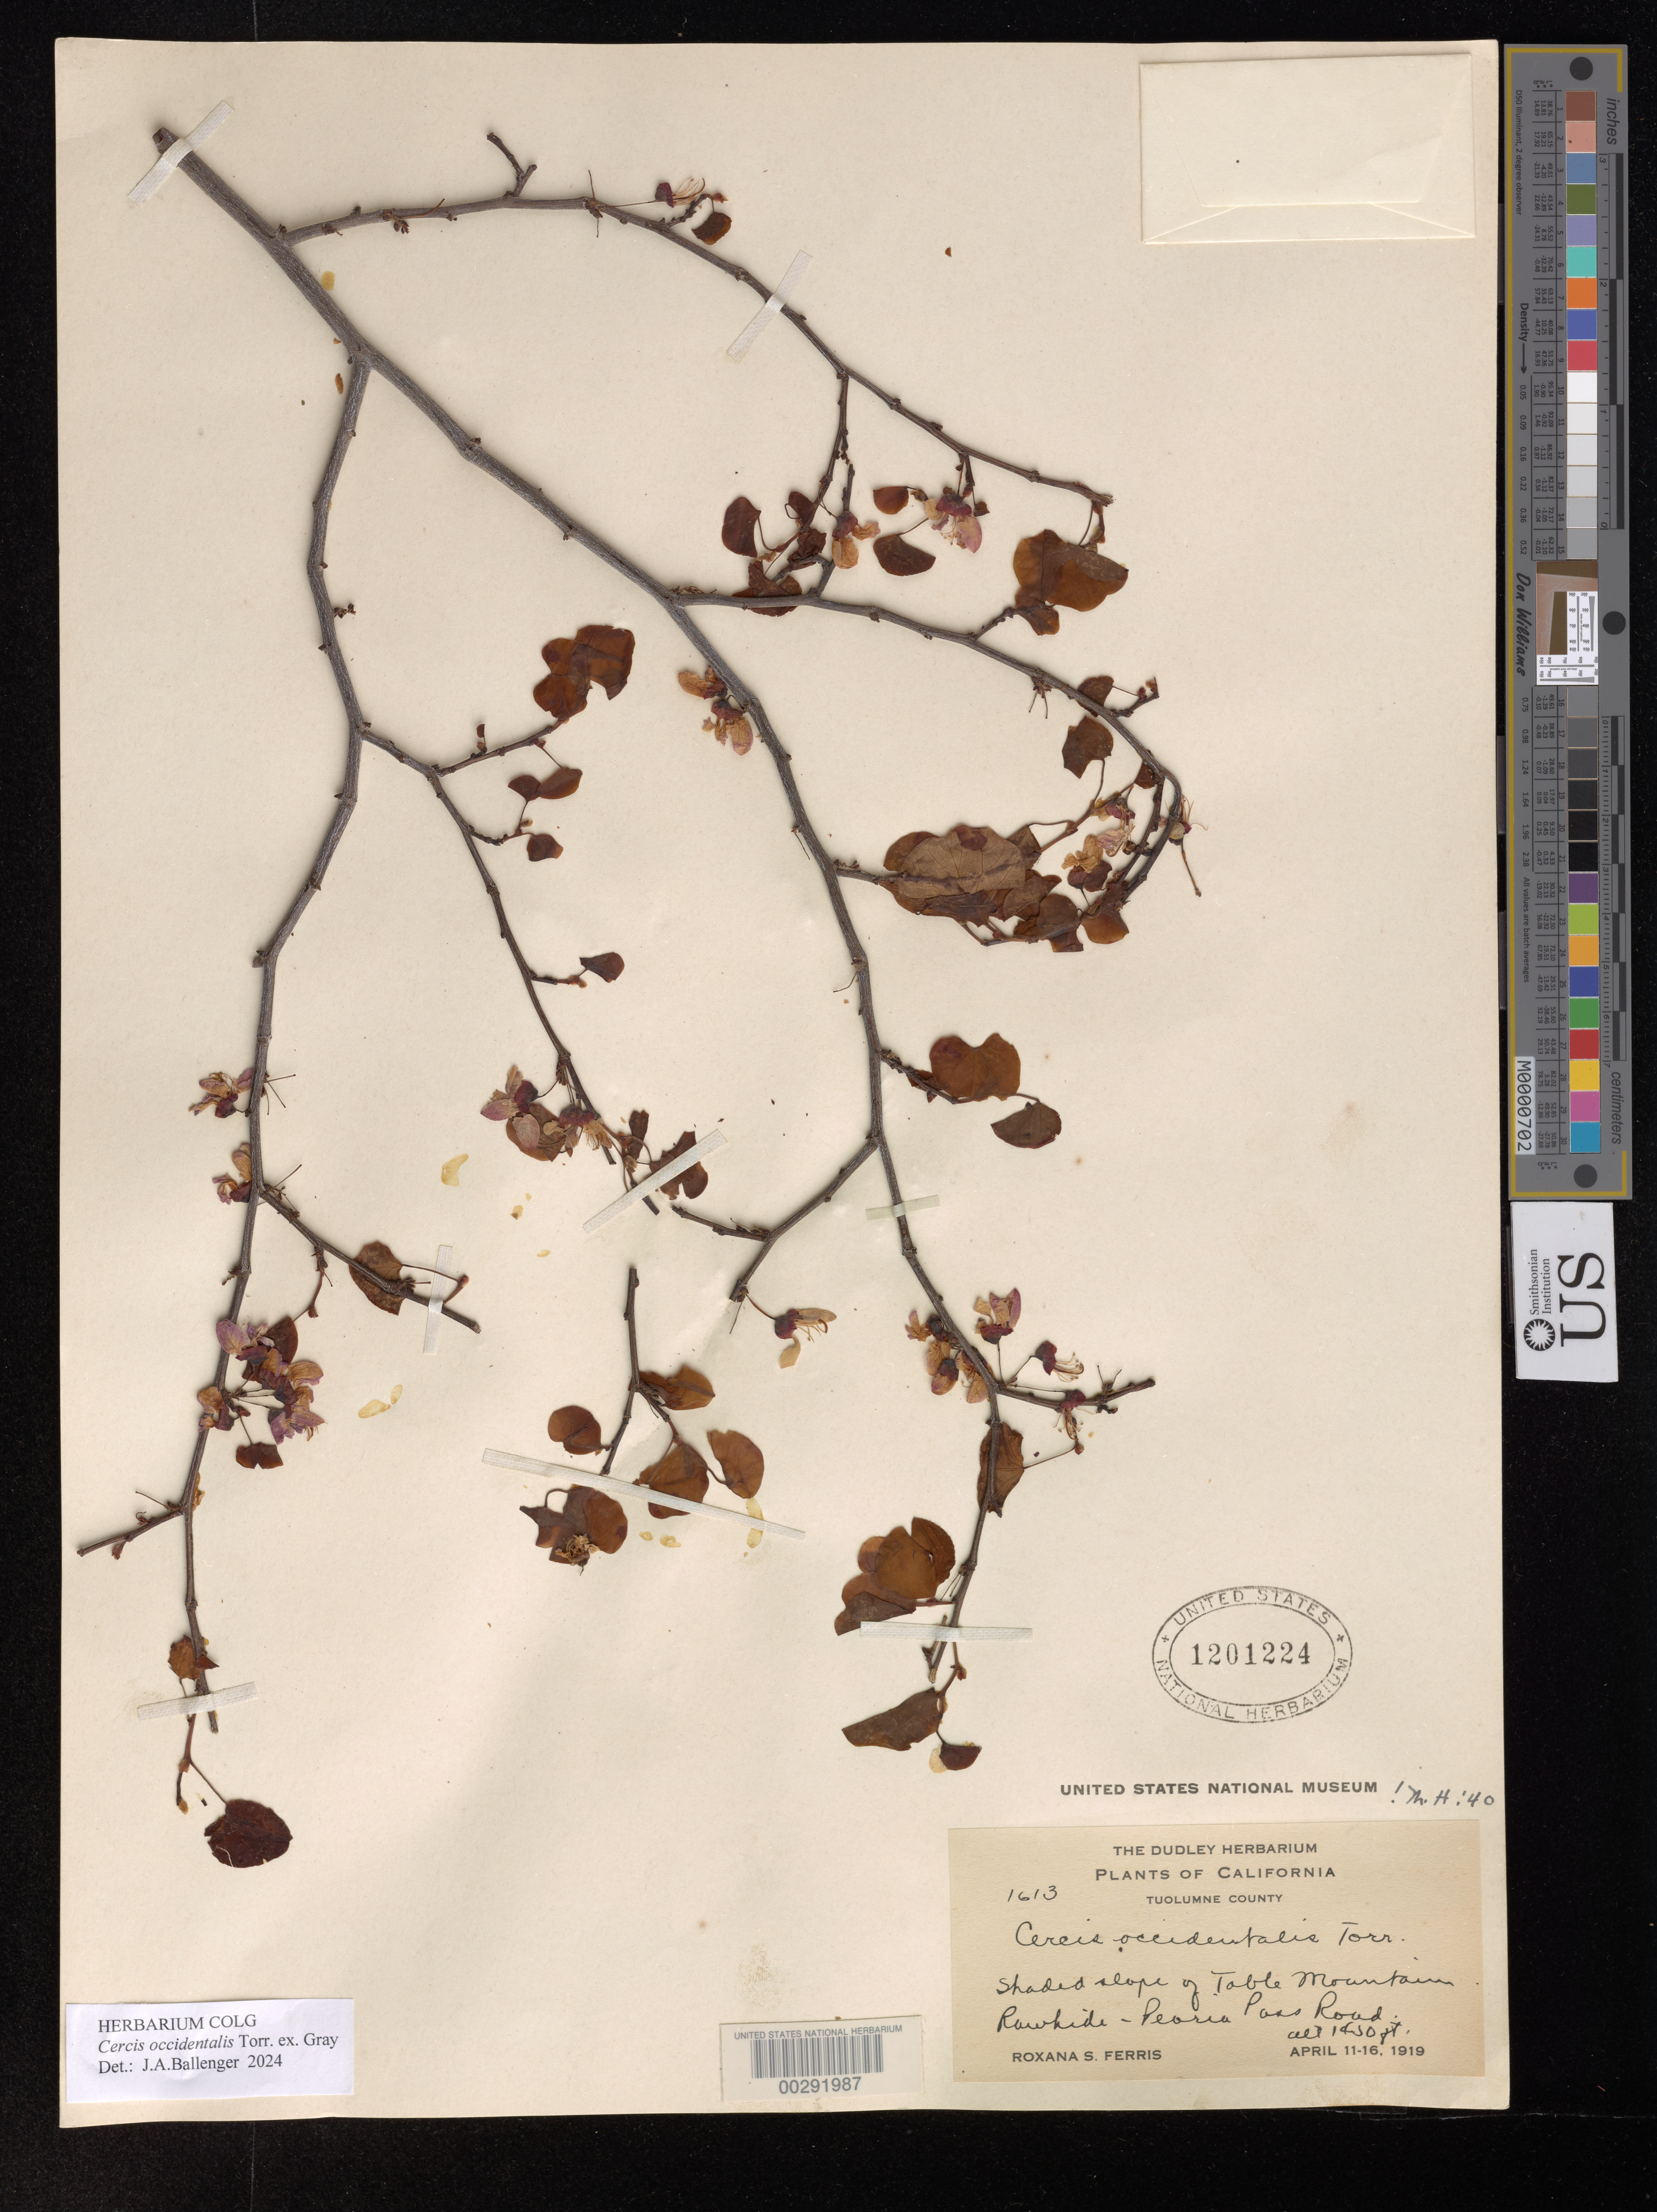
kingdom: Plantae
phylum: Tracheophyta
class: Magnoliopsida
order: Fabales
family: Fabaceae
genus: Cercis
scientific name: Cercis occidentalis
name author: Torr. ex A. Gray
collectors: R. S. Ferris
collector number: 1613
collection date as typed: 11 Apr 1919 to 16 Apr 1919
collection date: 1919-04-11/1919-04-16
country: United States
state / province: California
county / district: Tuolumne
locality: Table mountain; rawhide-peoria pass road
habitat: Shaded slope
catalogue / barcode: US 1201224